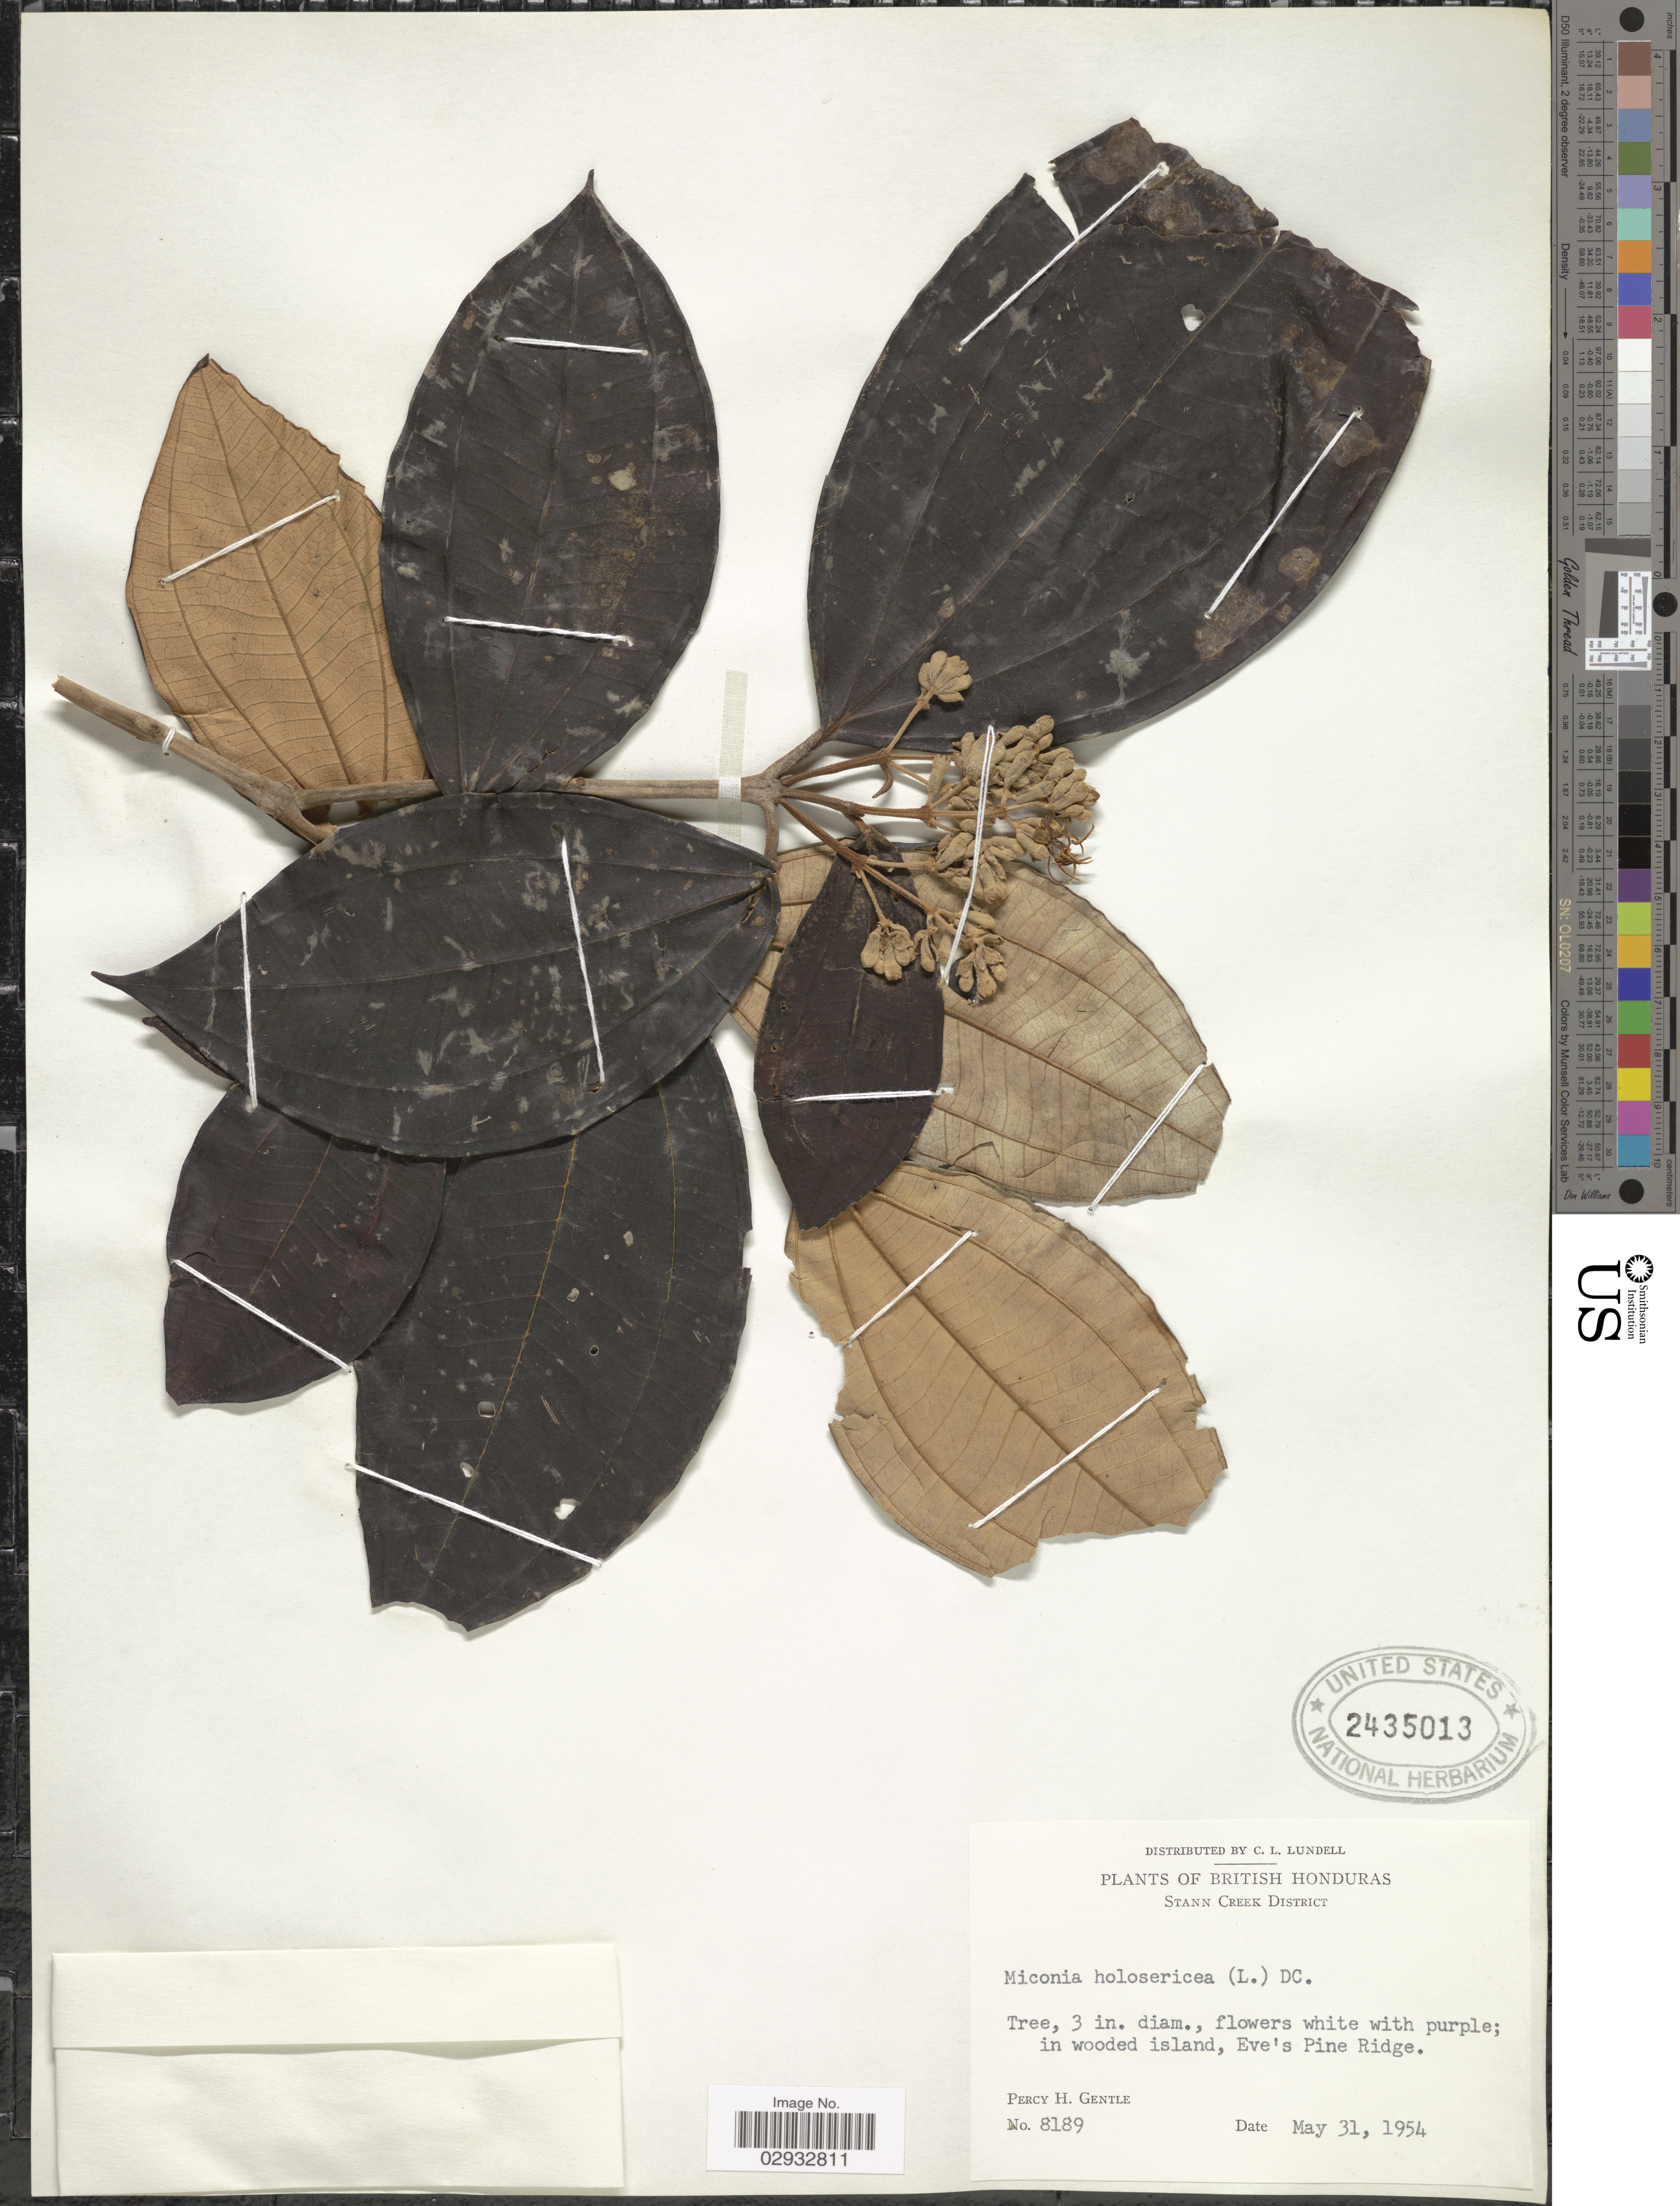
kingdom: Plantae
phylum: Tracheophyta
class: Magnoliopsida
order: Myrtales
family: Melastomataceae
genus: Miconia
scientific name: Miconia holosericea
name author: (L.) DC.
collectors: P. H. Gentle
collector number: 8189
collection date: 1954-05-31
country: Belize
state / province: Stann Creek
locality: British Honduras. Stann Creek District. Eve's Pine Ridge.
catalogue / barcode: US 2435013